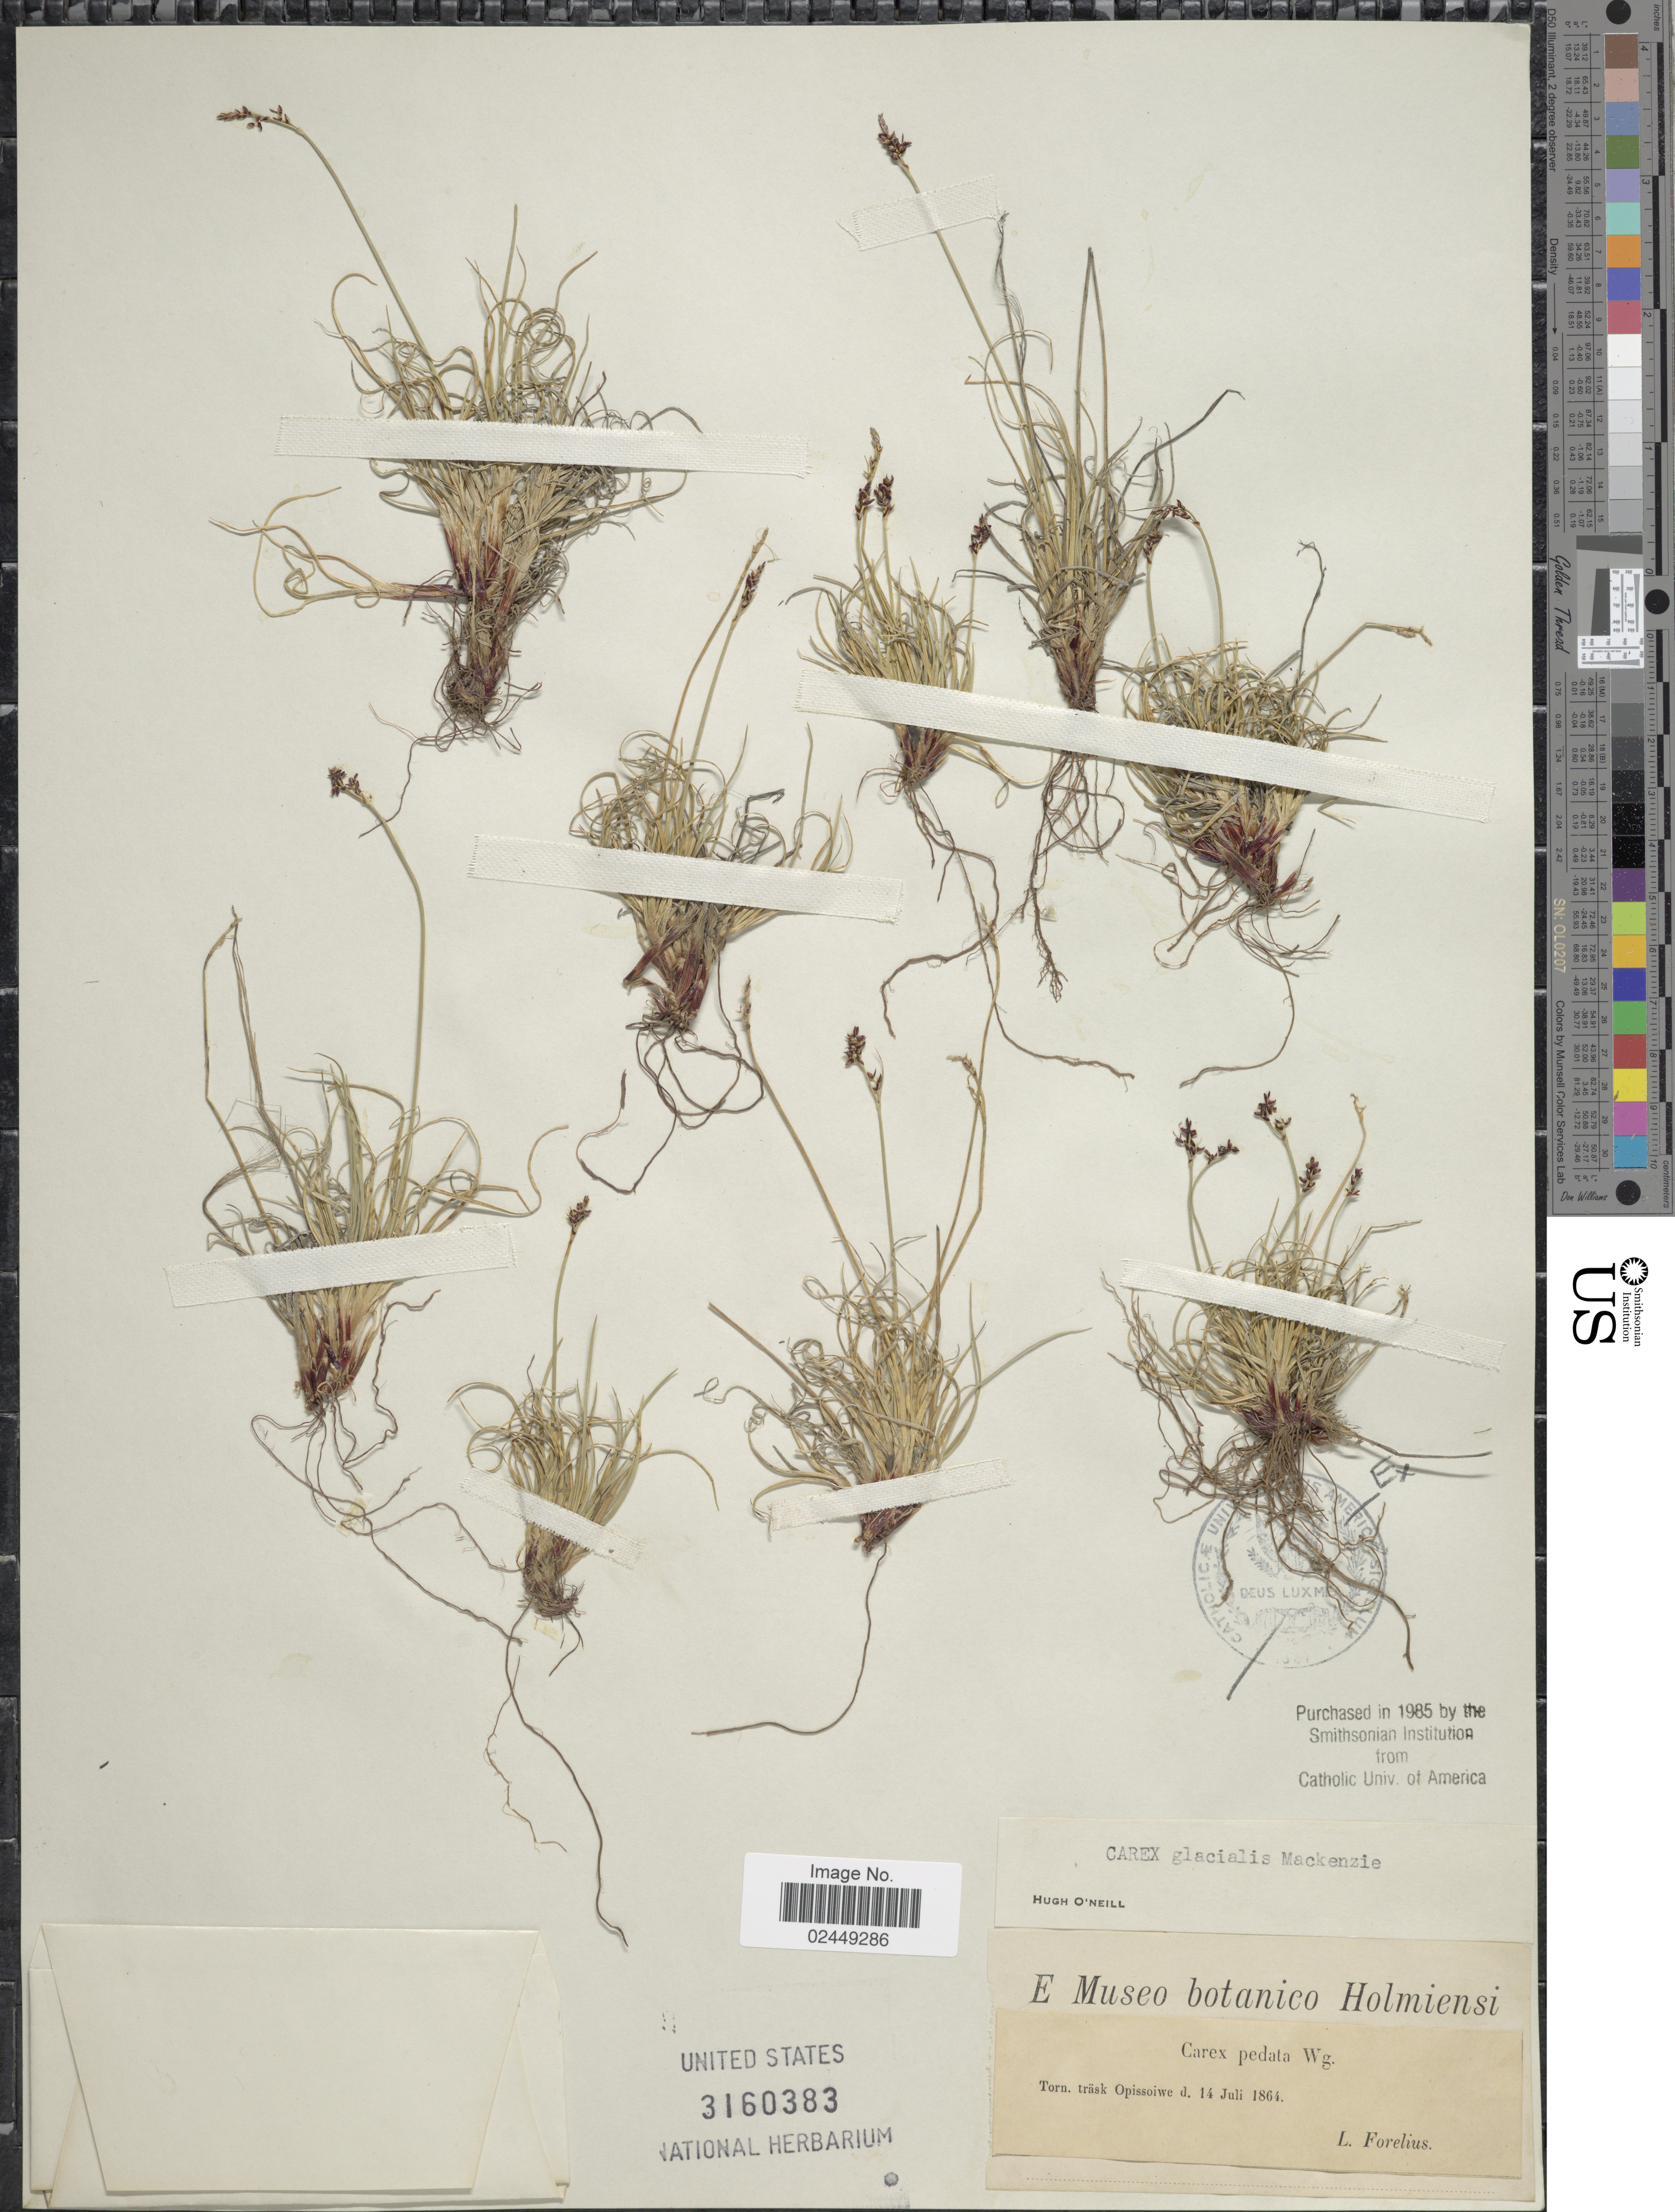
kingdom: Plantae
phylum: Tracheophyta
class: Liliopsida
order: Poales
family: Cyperaceae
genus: Carex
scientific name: Carex glacialis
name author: Mack.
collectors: L. Forelius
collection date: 1864-07-14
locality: Torn. trask Opissoiwe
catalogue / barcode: US 3160383